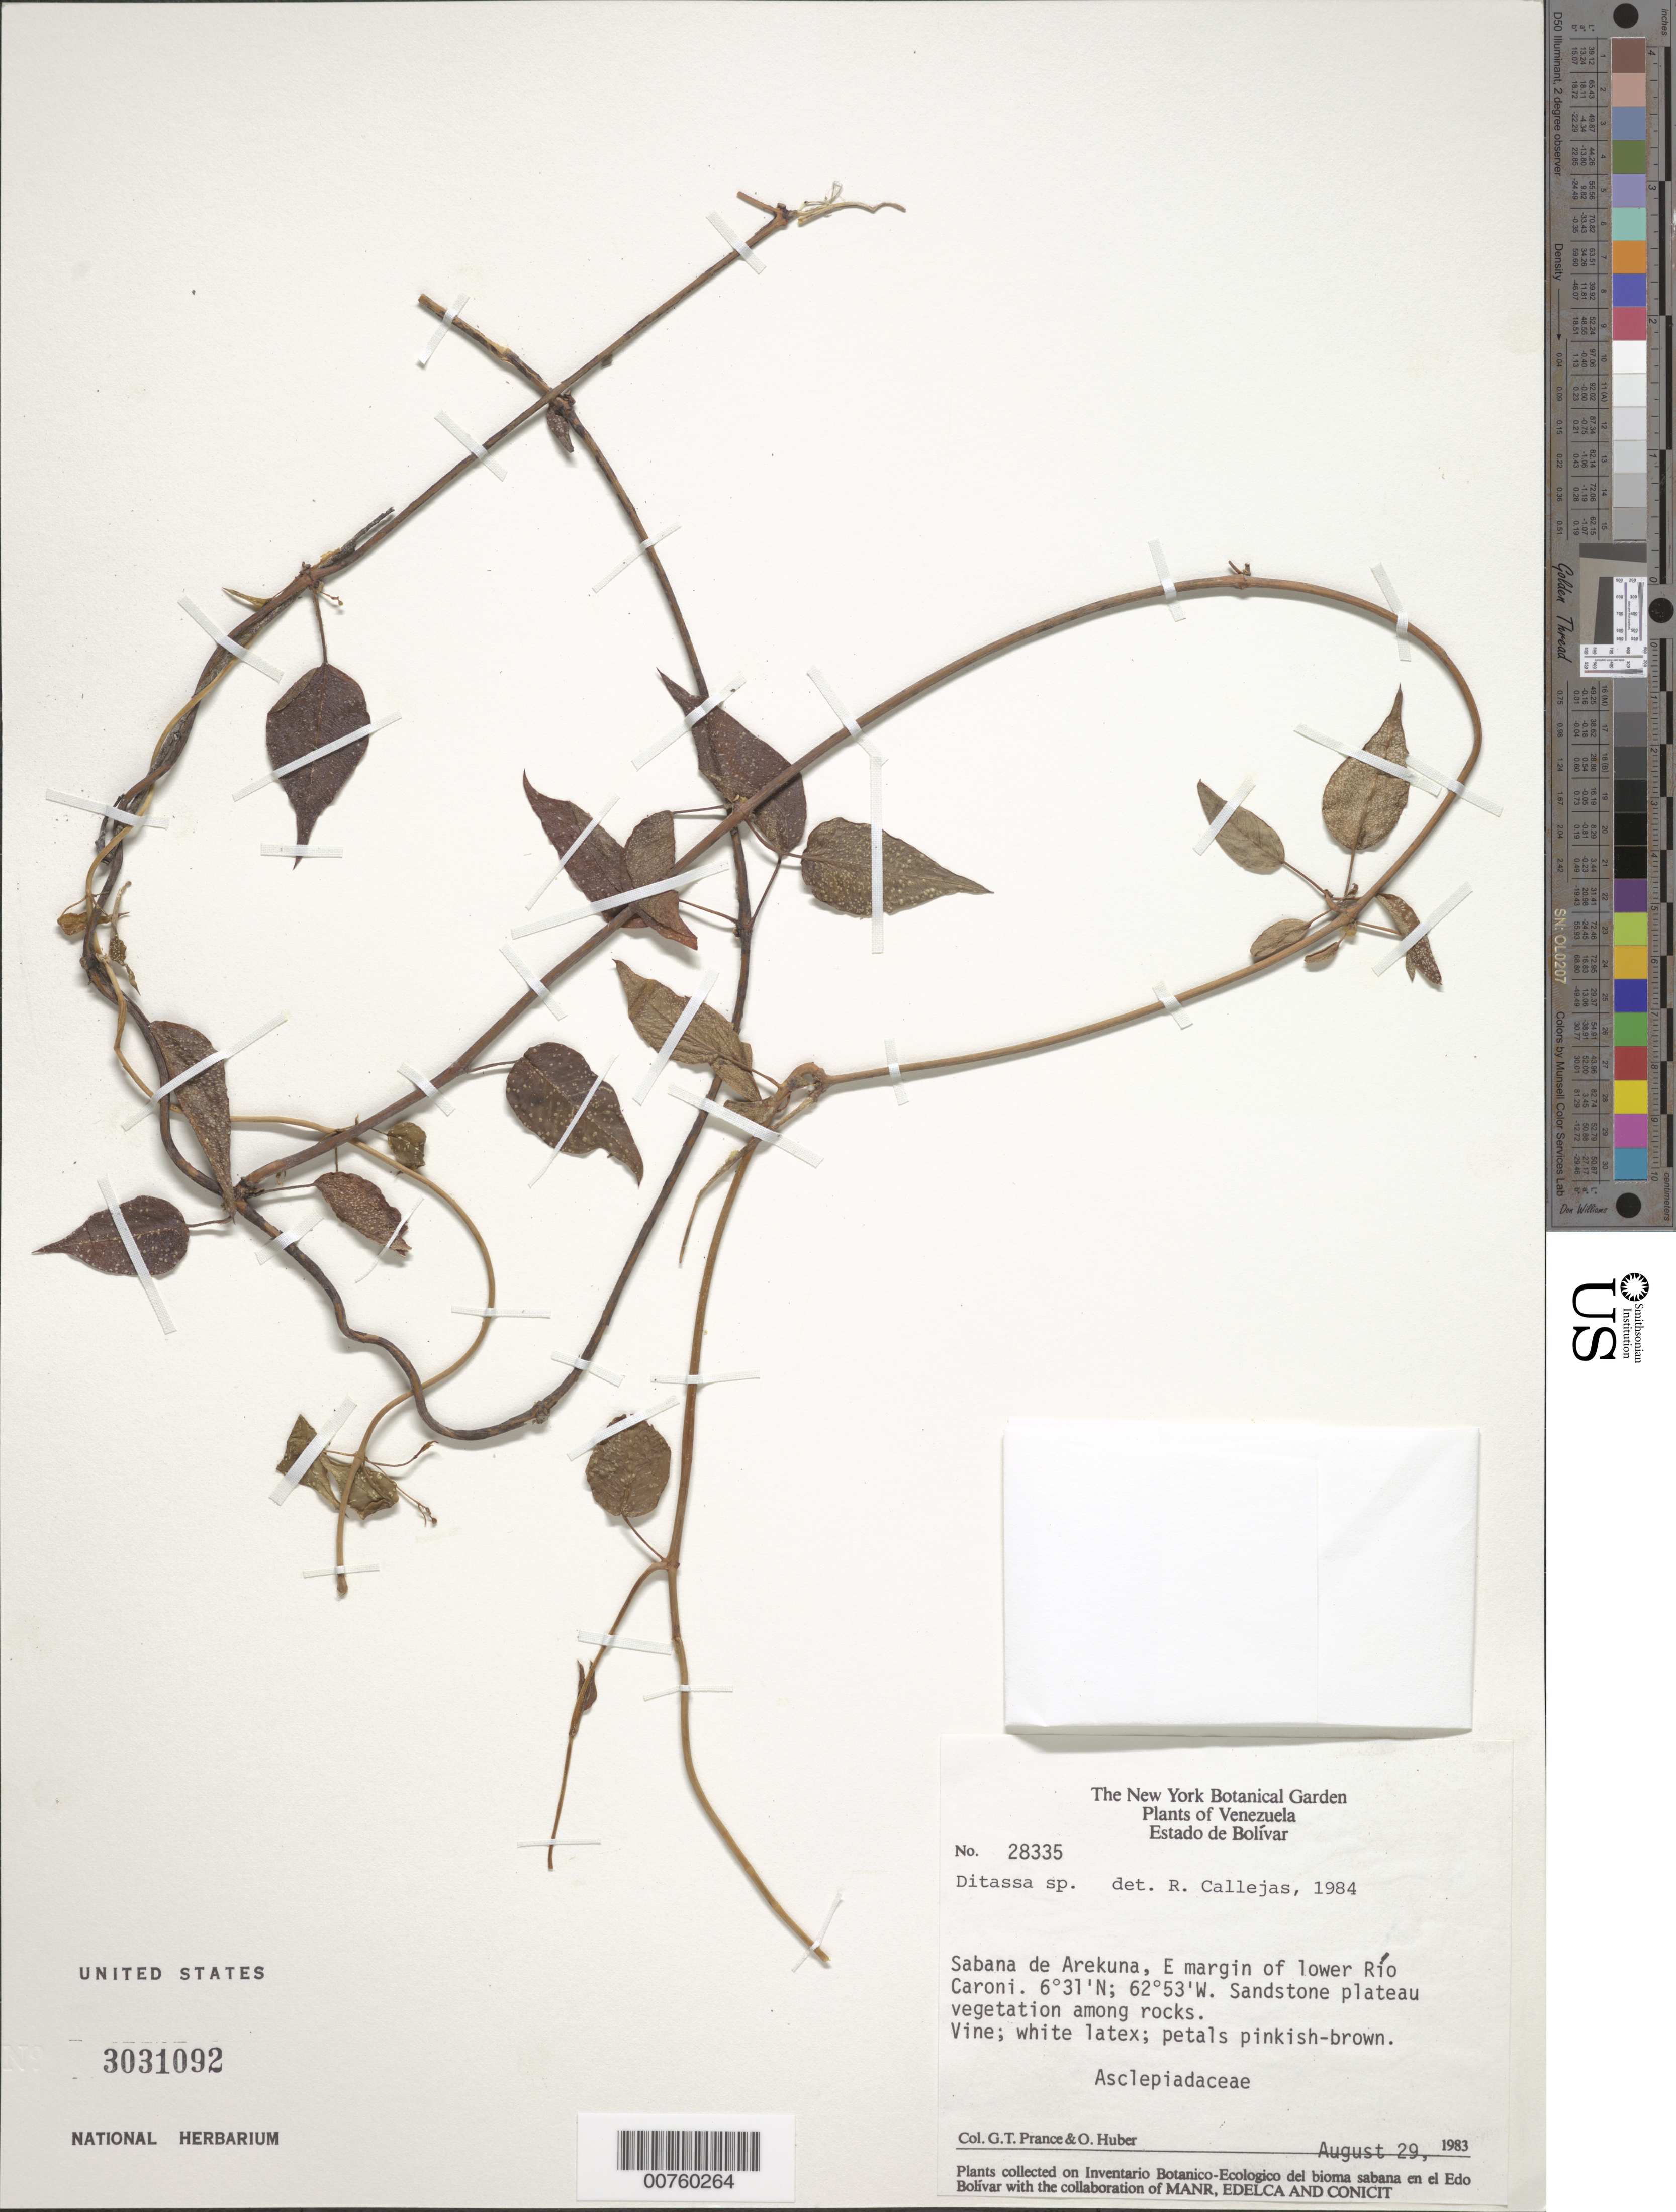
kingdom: Plantae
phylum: Tracheophyta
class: Magnoliopsida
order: Gentianales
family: Apocynaceae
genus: Blepharodon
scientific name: Blepharodon julianii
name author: Morillo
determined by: Liede-Schumann, Sigrid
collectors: G. T. Prance & O. Huber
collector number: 28335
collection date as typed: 29-Aug-83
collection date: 1983-08-29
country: Venezuela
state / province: Bolívar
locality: Sabana de Arekuna, E margin of lower Río Caroní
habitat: Sandstone plateau scrub vegetation among rocks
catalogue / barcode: US 3031092